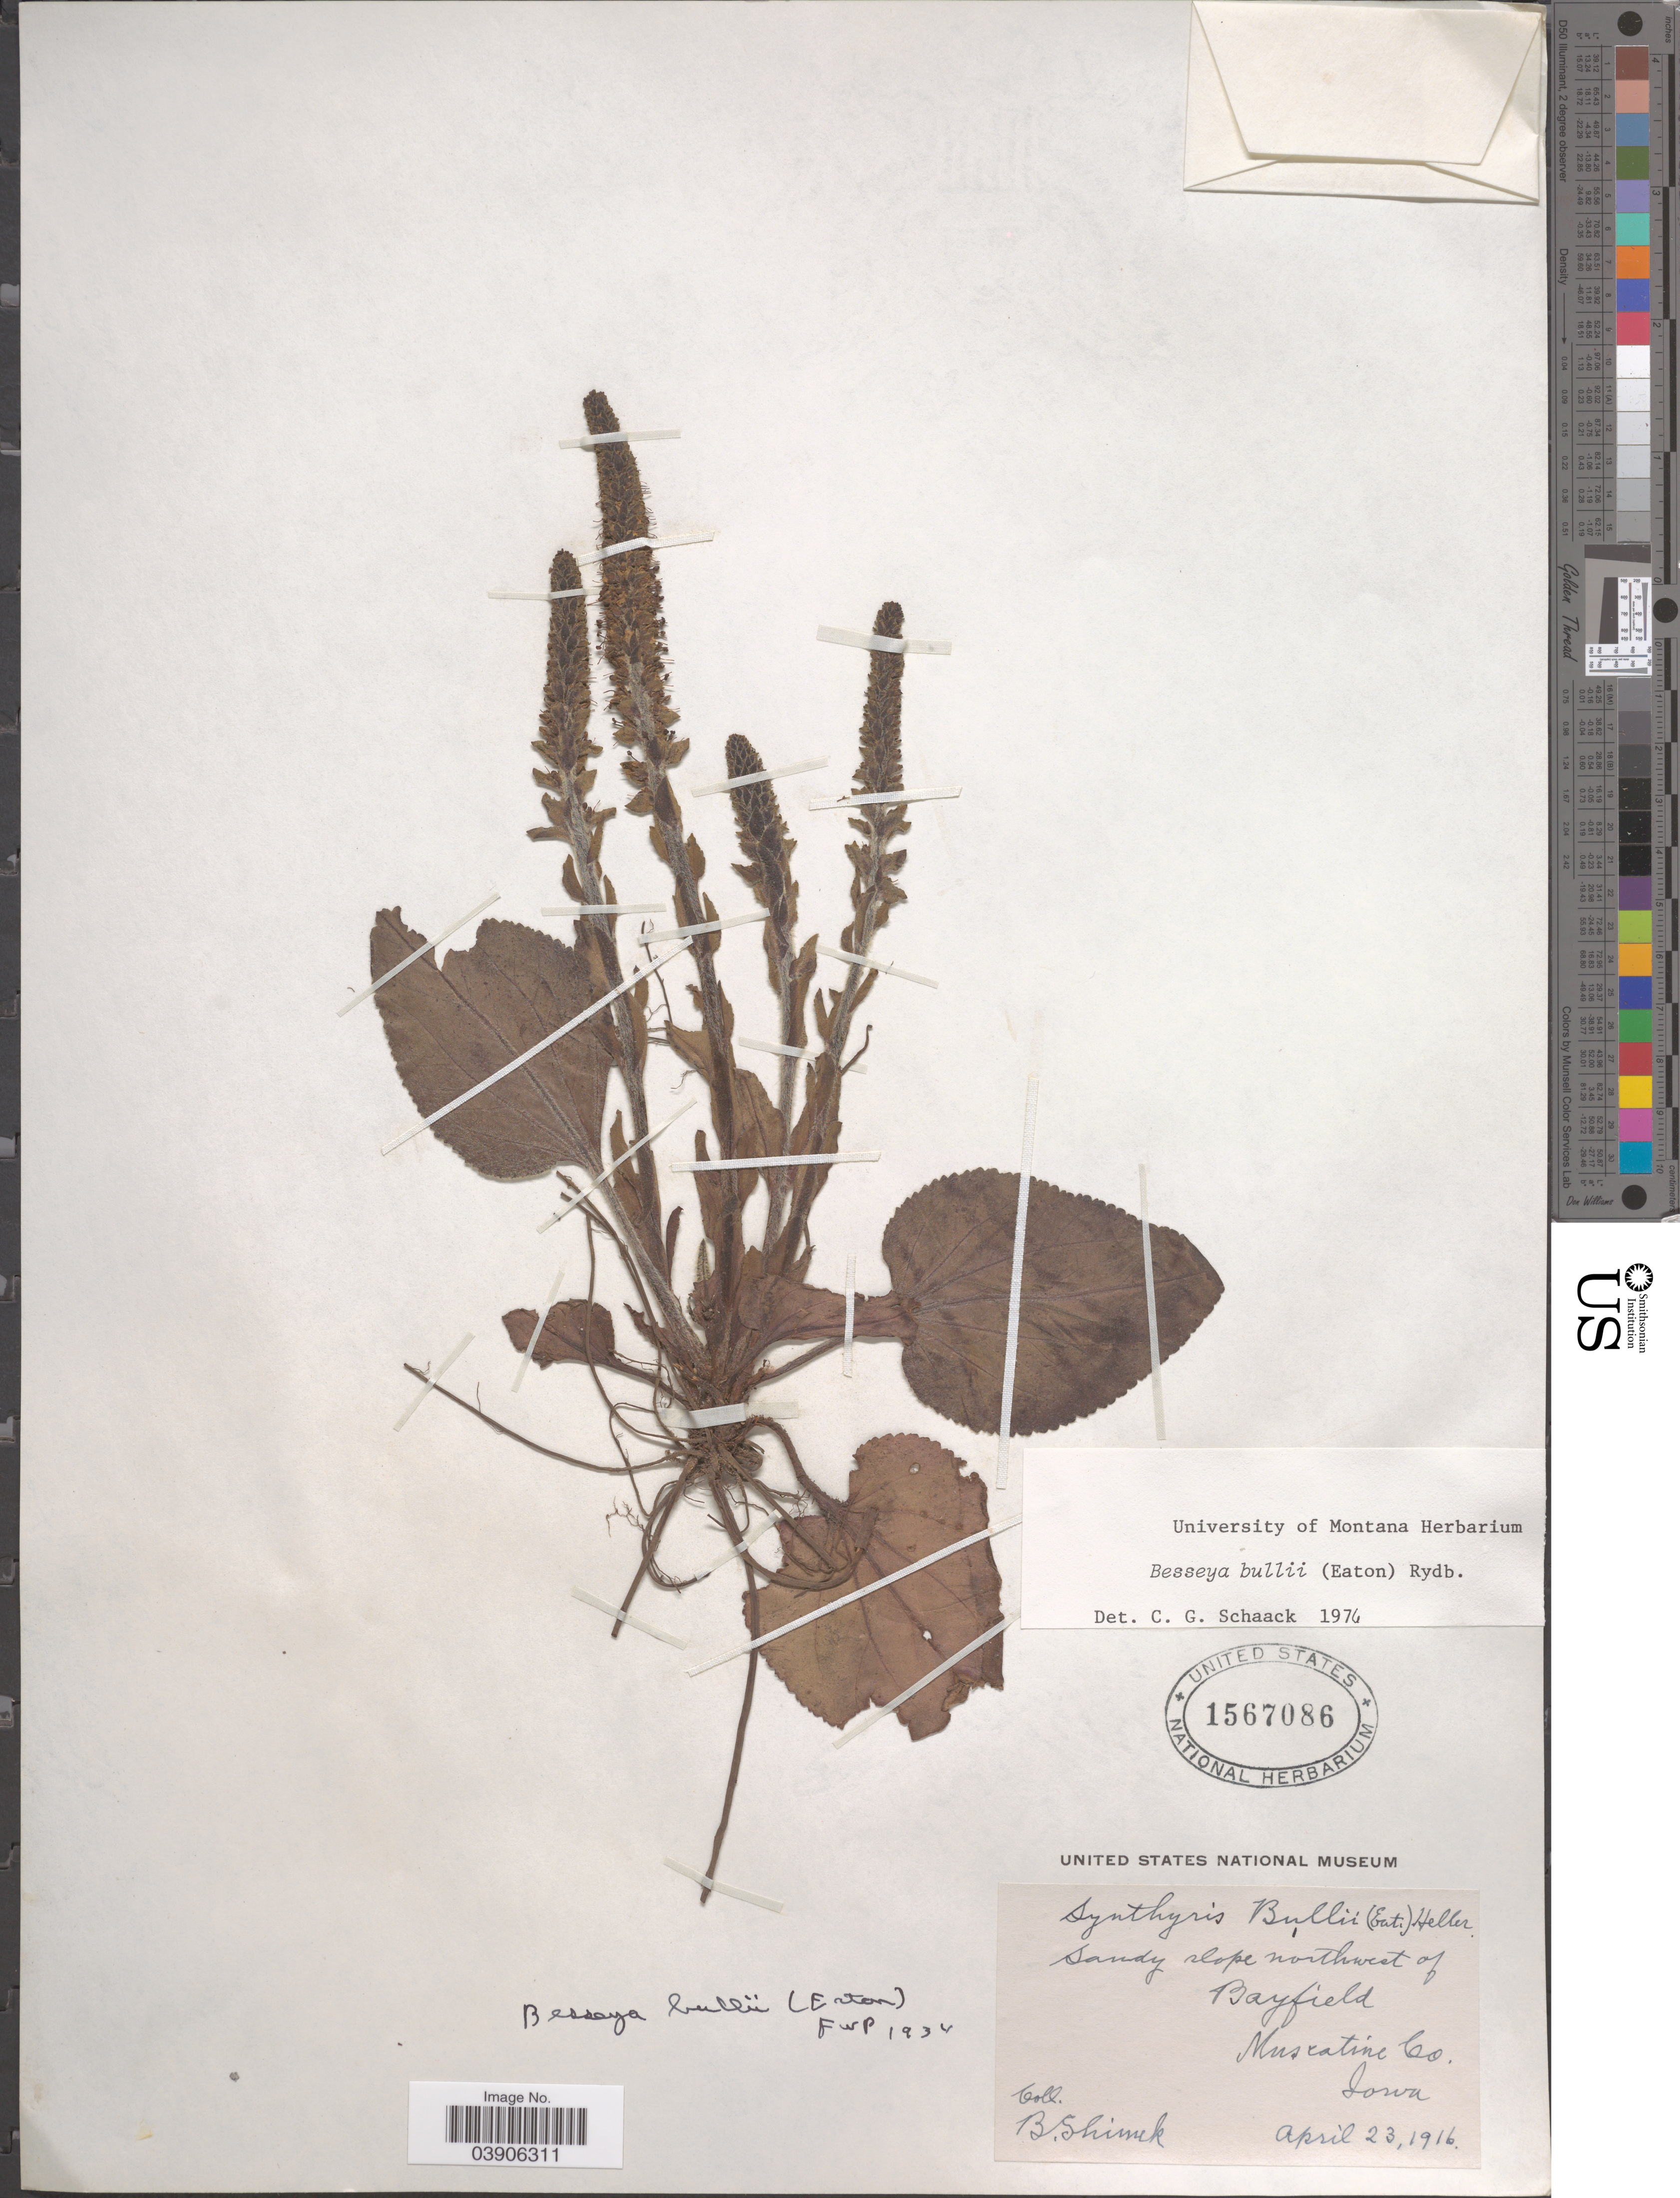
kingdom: Plantae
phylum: Tracheophyta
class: Magnoliopsida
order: Lamiales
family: Plantaginaceae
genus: Synthyris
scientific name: Synthyris bullii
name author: (Eaton) A. Heller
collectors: B. Shimek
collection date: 1916-04-23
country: United States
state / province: Iowa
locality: Sandy slope northwest of Bayfield, Muscatine Co.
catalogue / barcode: US 1567086